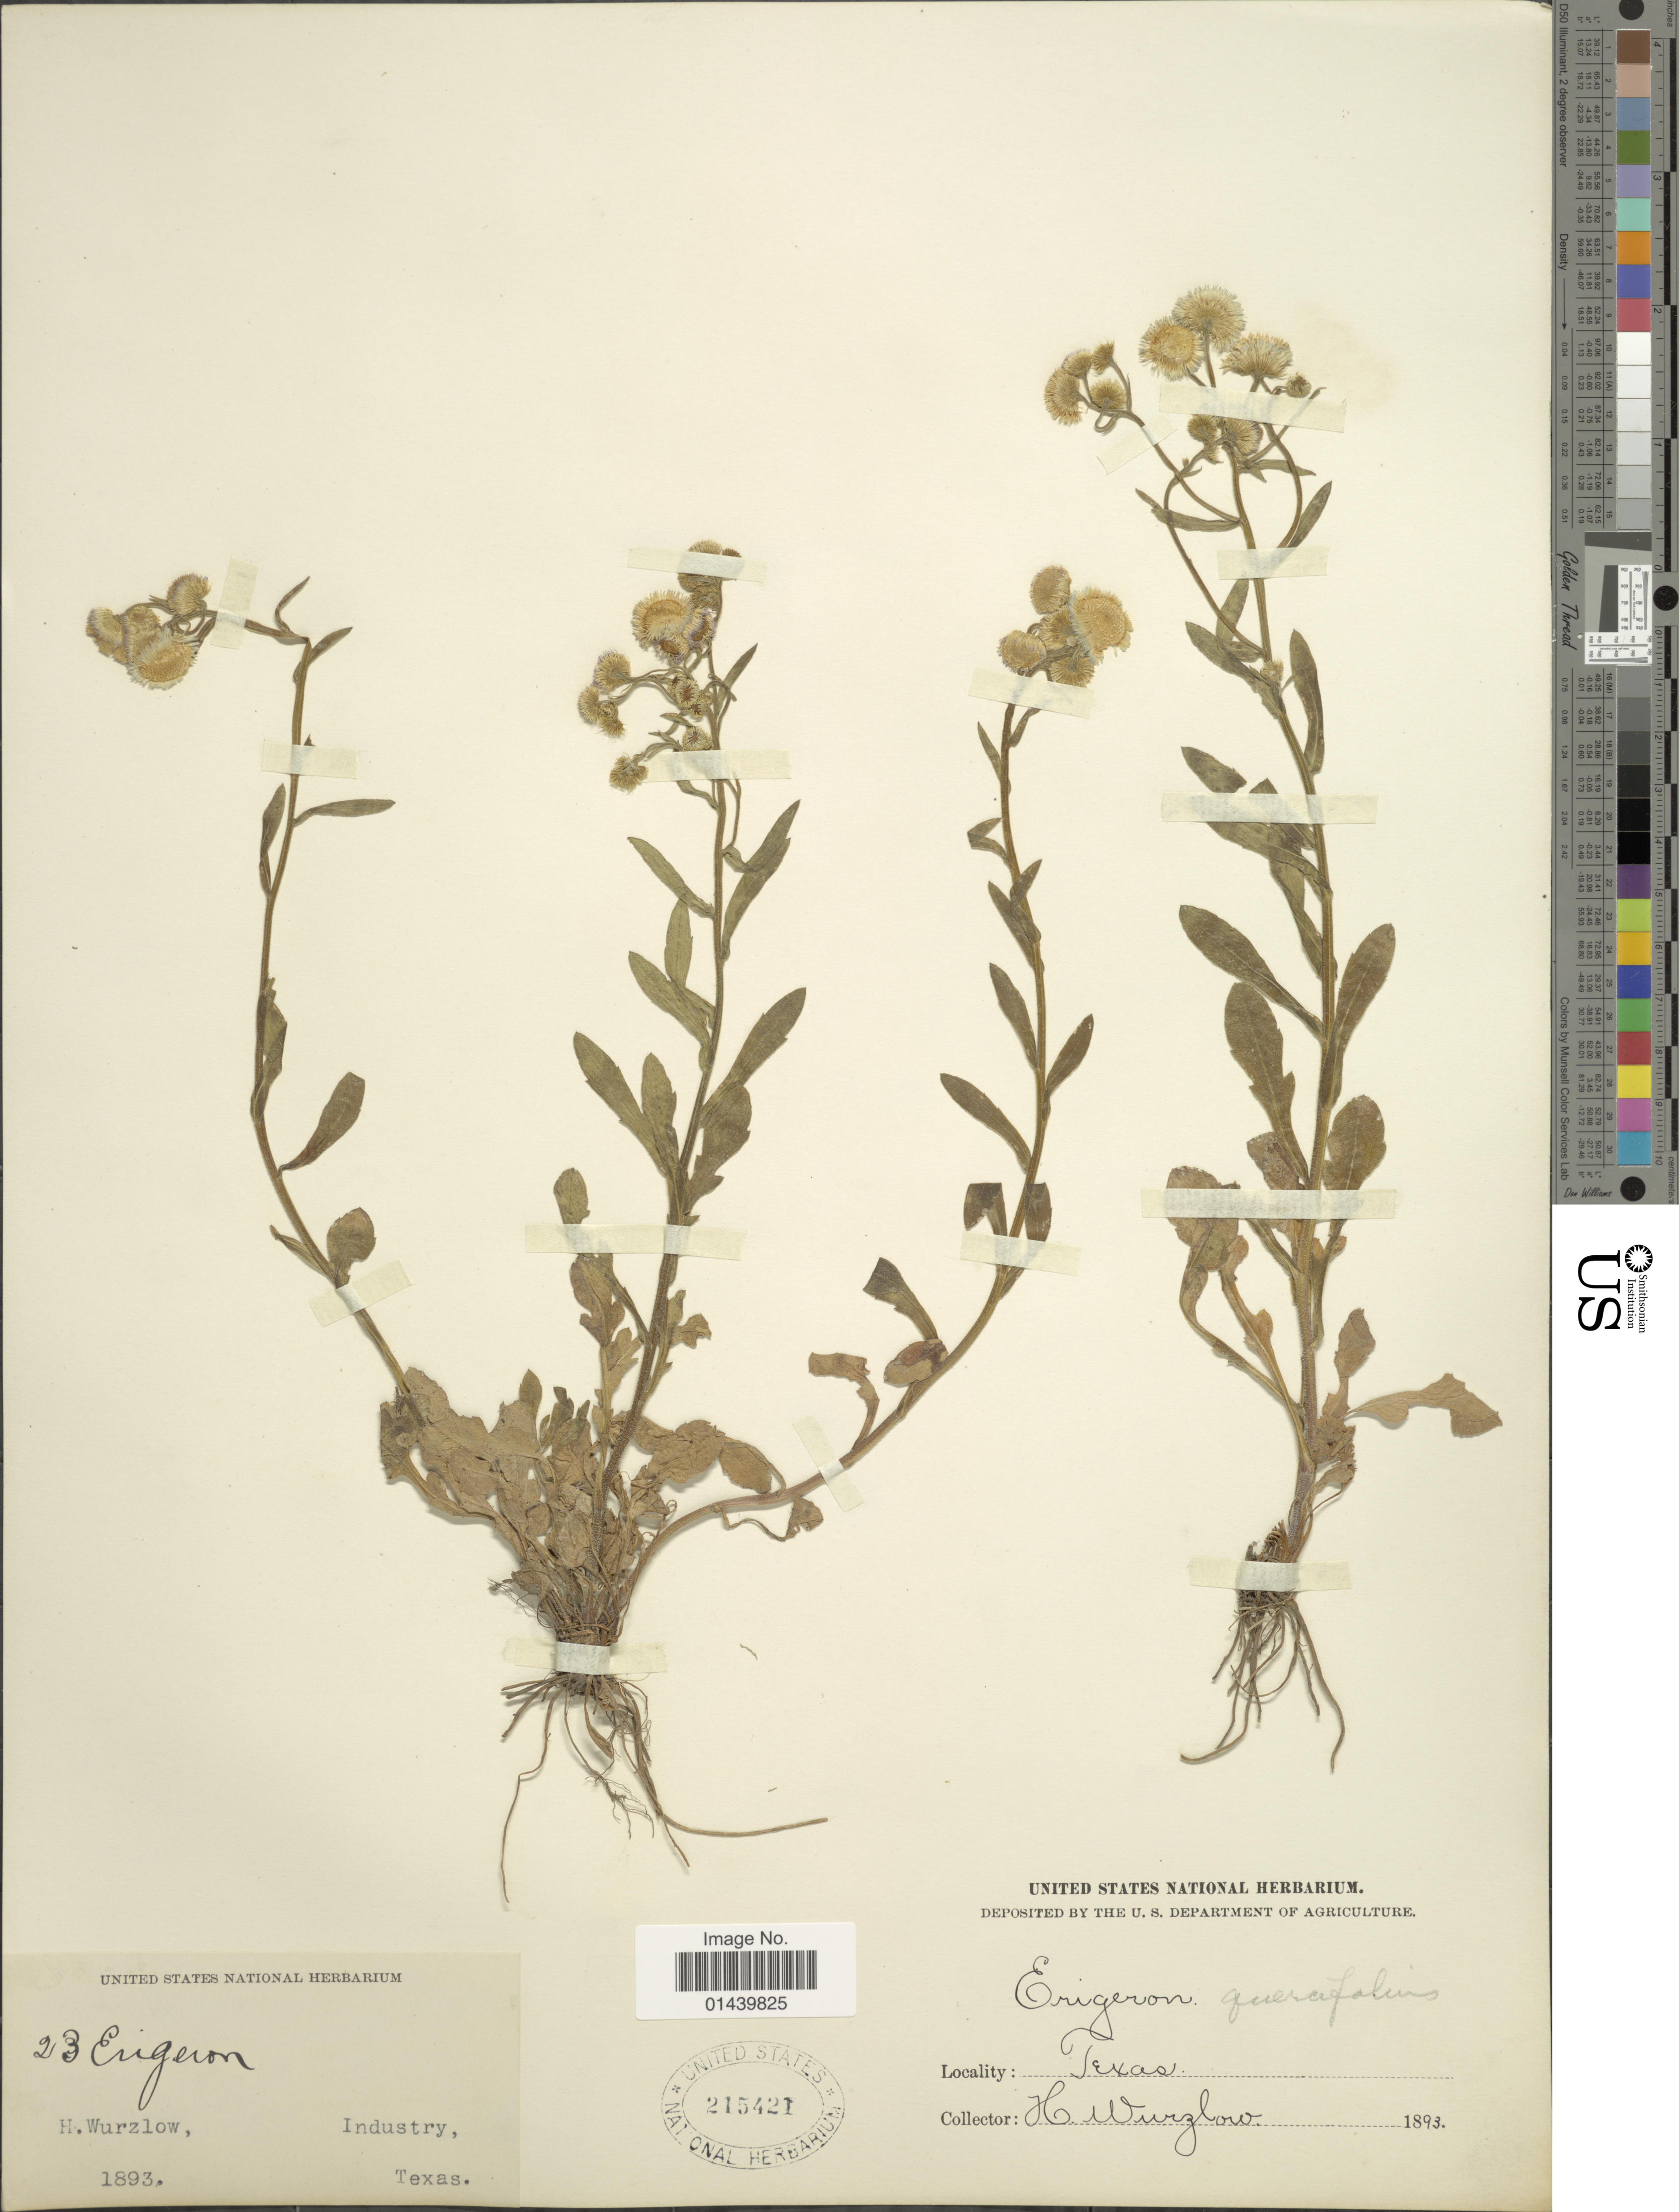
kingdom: Plantae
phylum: Tracheophyta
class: Magnoliopsida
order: Asterales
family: Asteraceae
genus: Erigeron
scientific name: Erigeron quercifolius Lam.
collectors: H. Wurzlow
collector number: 23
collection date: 1893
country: United States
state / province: Texas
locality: Industry.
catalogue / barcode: US 215421